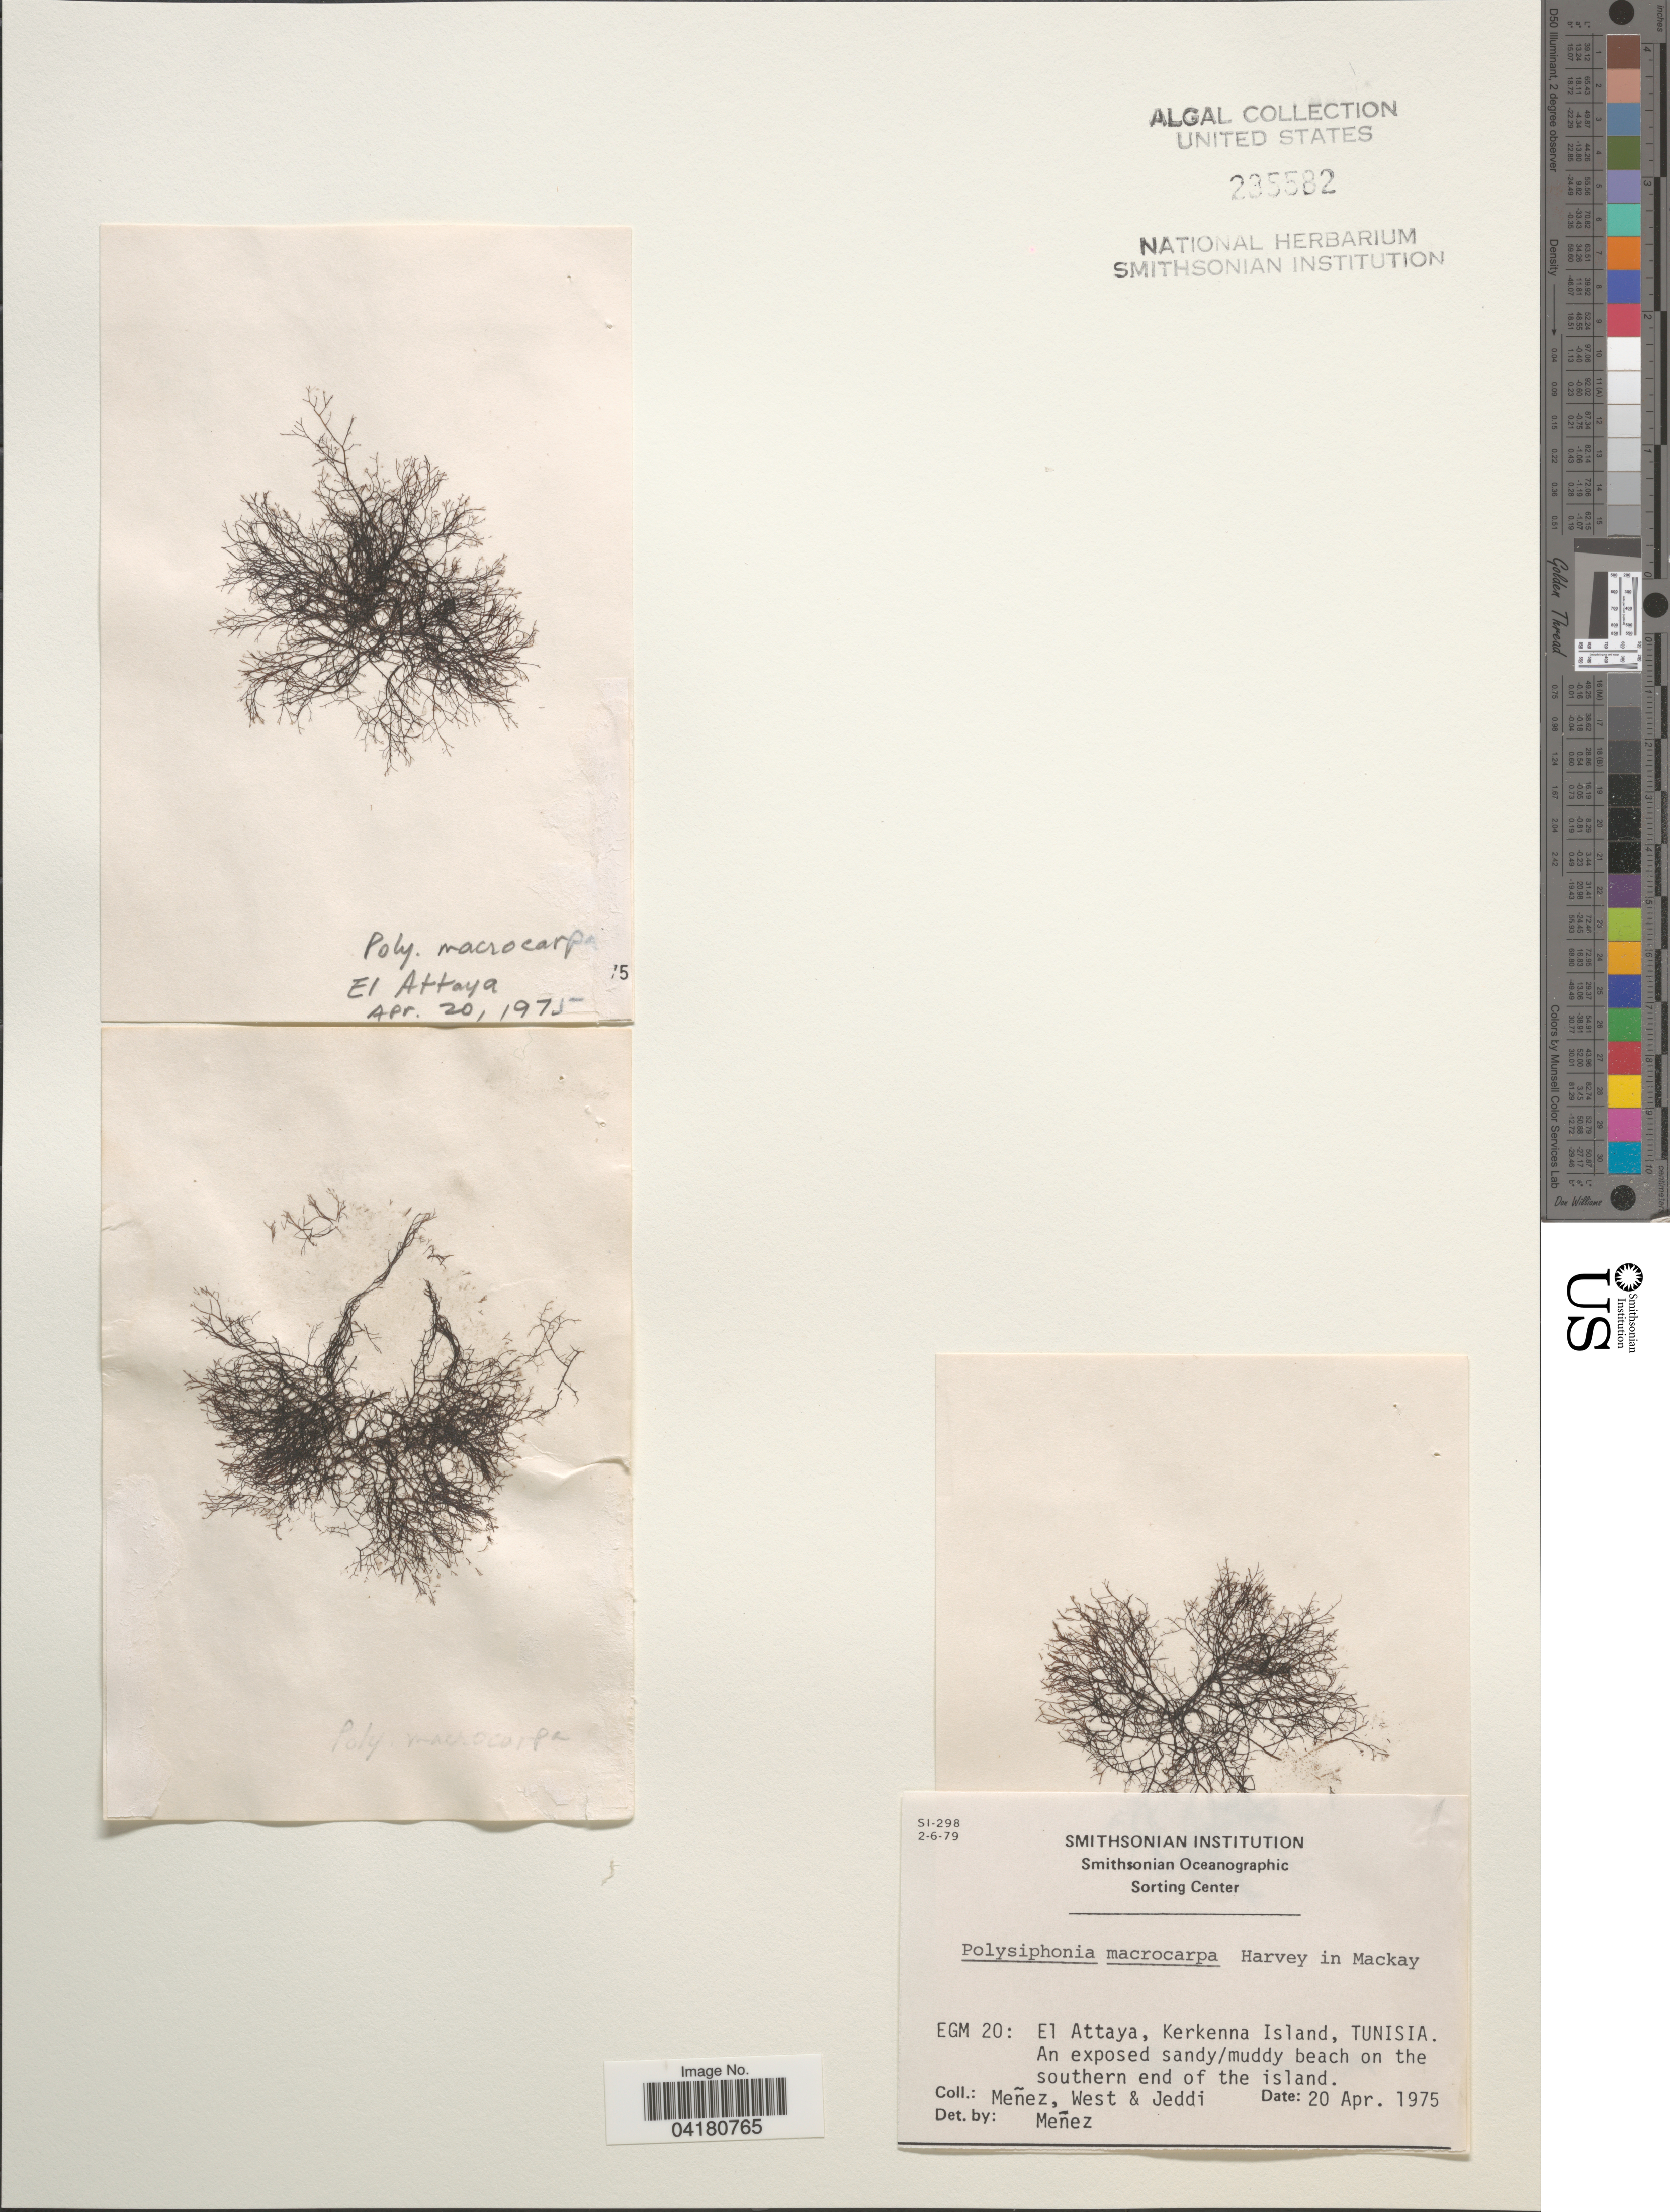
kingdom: Plantae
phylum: Rhodophyta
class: Florideophyceae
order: Ceramiales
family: Rhodomelaceae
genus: Polysiphonia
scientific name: Polysiphonia macrocarpa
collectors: Menez, -. West & -. Jeddi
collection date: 1975-04-20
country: Tunisia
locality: EGM 20: El Attaya, Kerkenna Island. An exposed sandy/muddy beach on the southern end of the island.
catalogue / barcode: US 235582